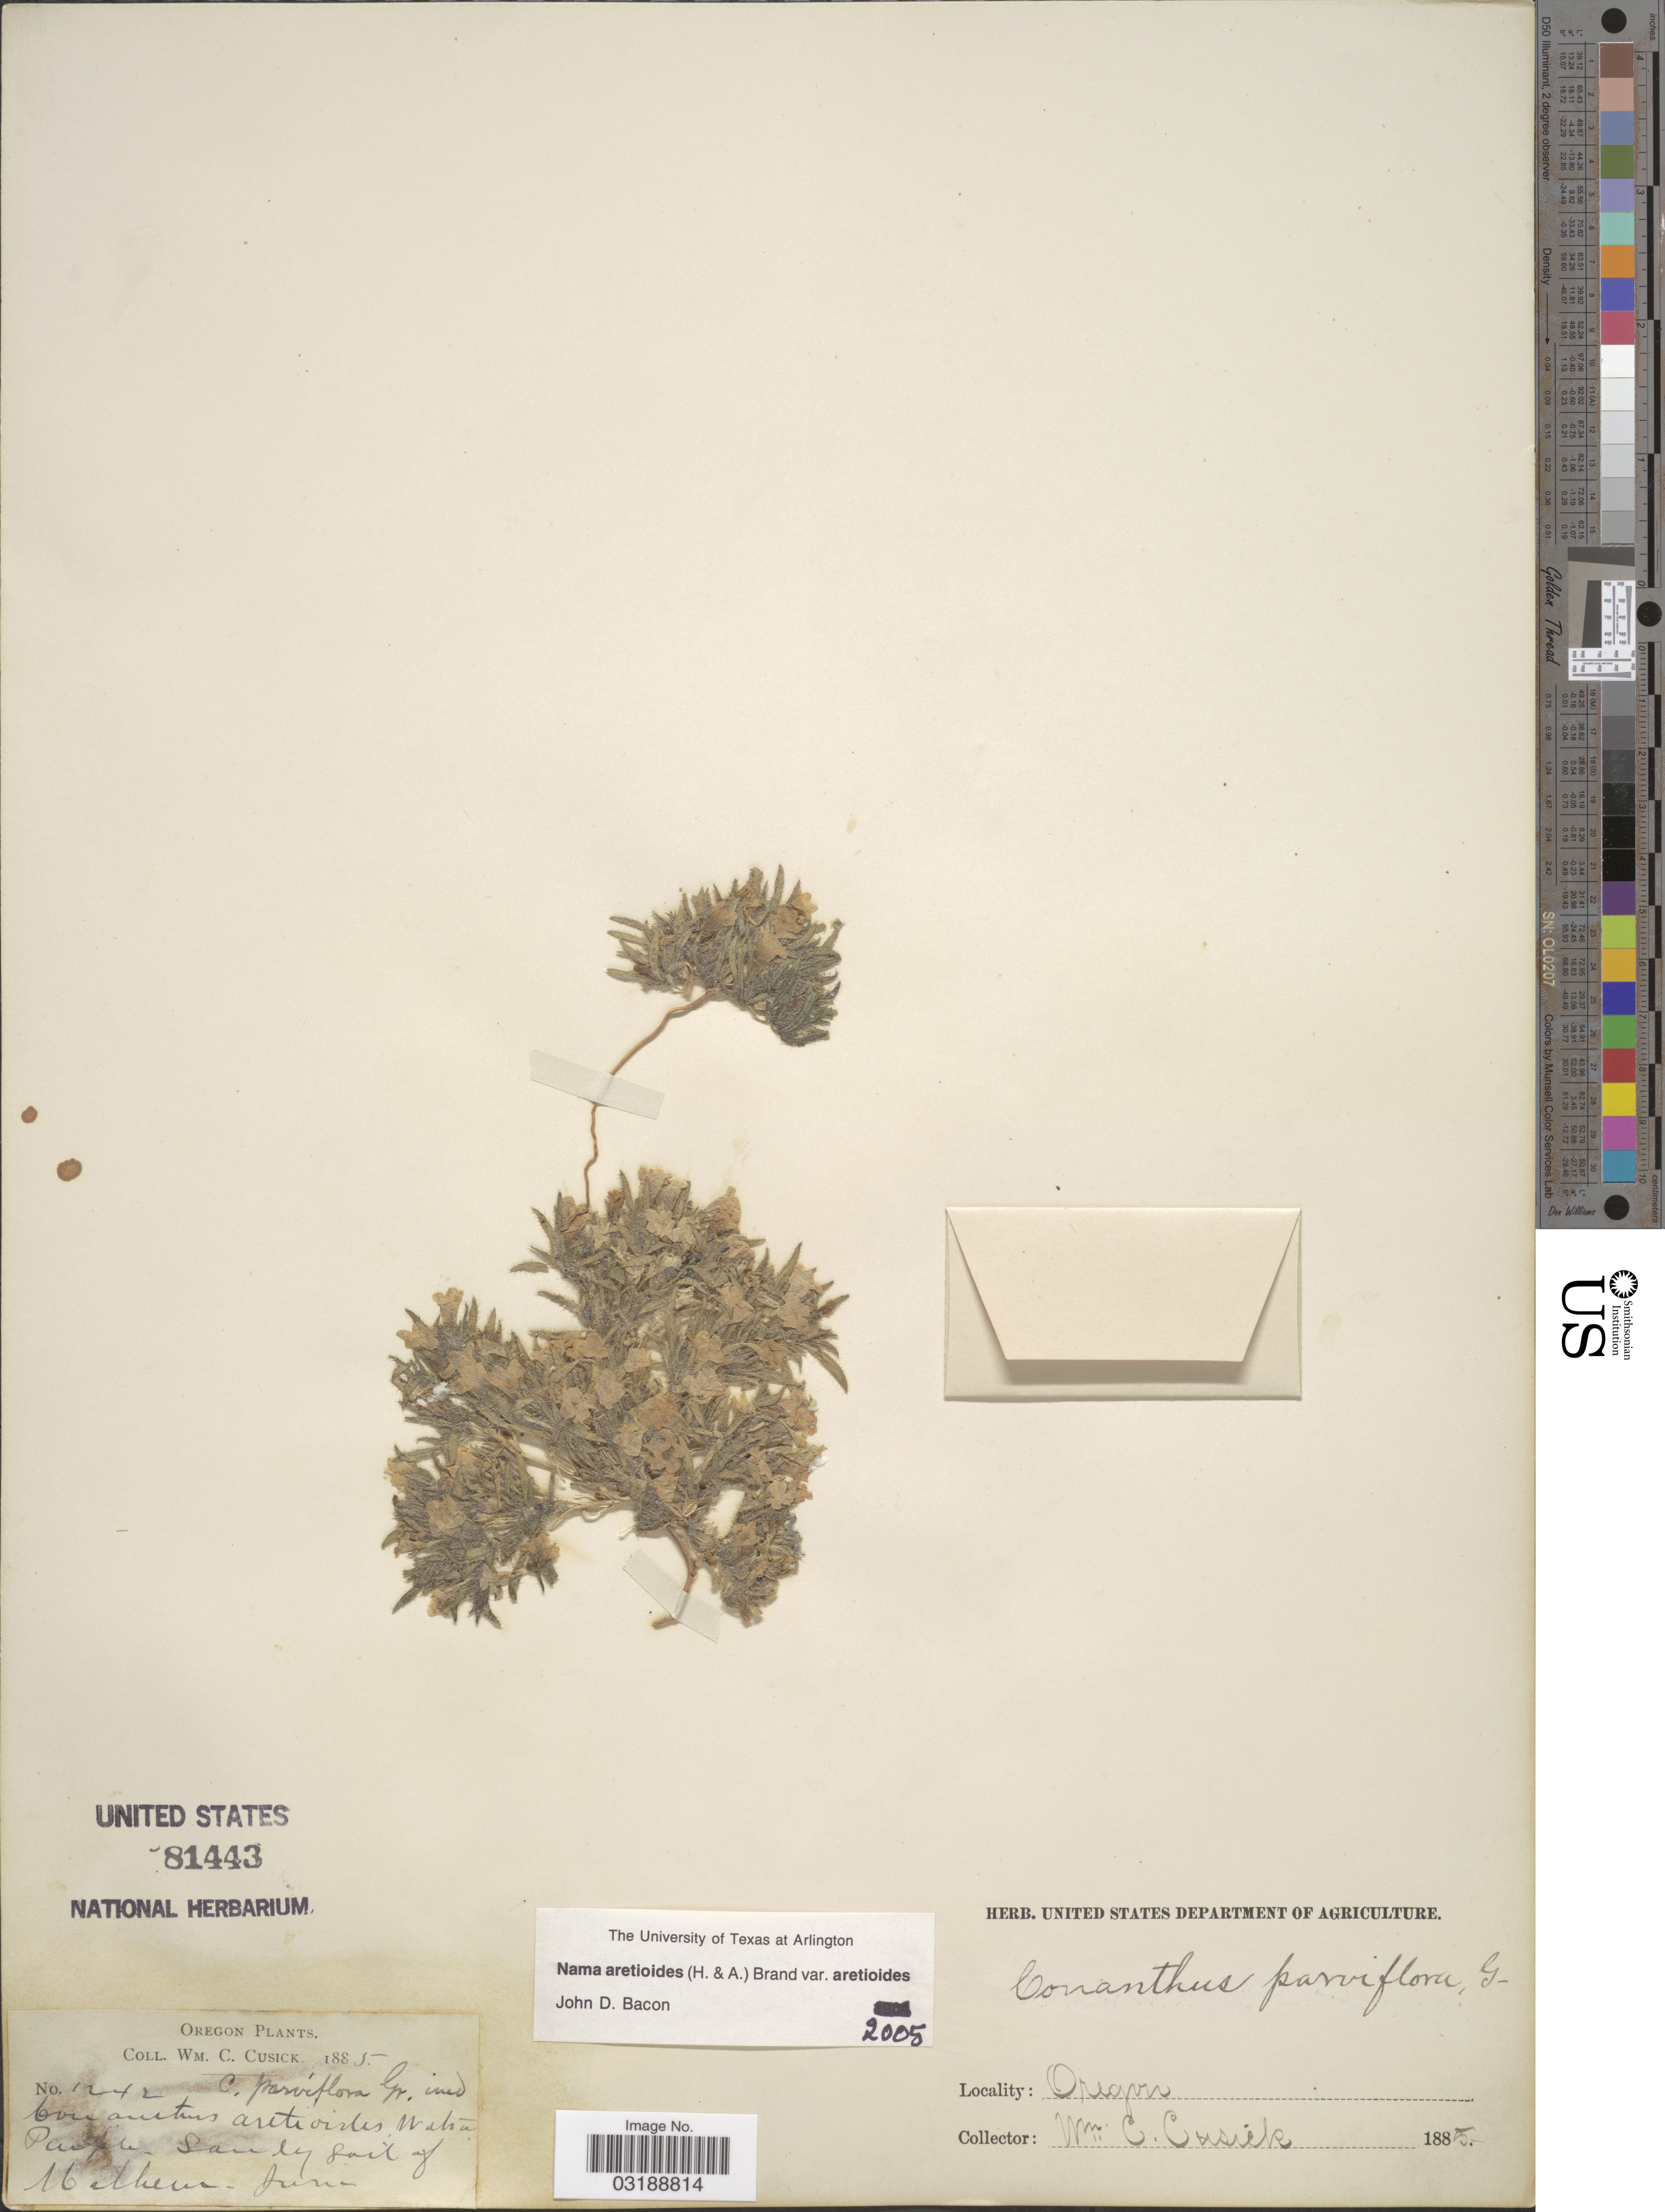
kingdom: Plantae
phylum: Tracheophyta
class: Magnoliopsida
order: Boraginales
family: Namaceae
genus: Nama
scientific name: Nama aretioides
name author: (Hook. & Arn.) Brand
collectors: W. C. Cusick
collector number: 1242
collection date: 1885-06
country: United States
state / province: Oregon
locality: Malheur.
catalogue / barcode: US 81443